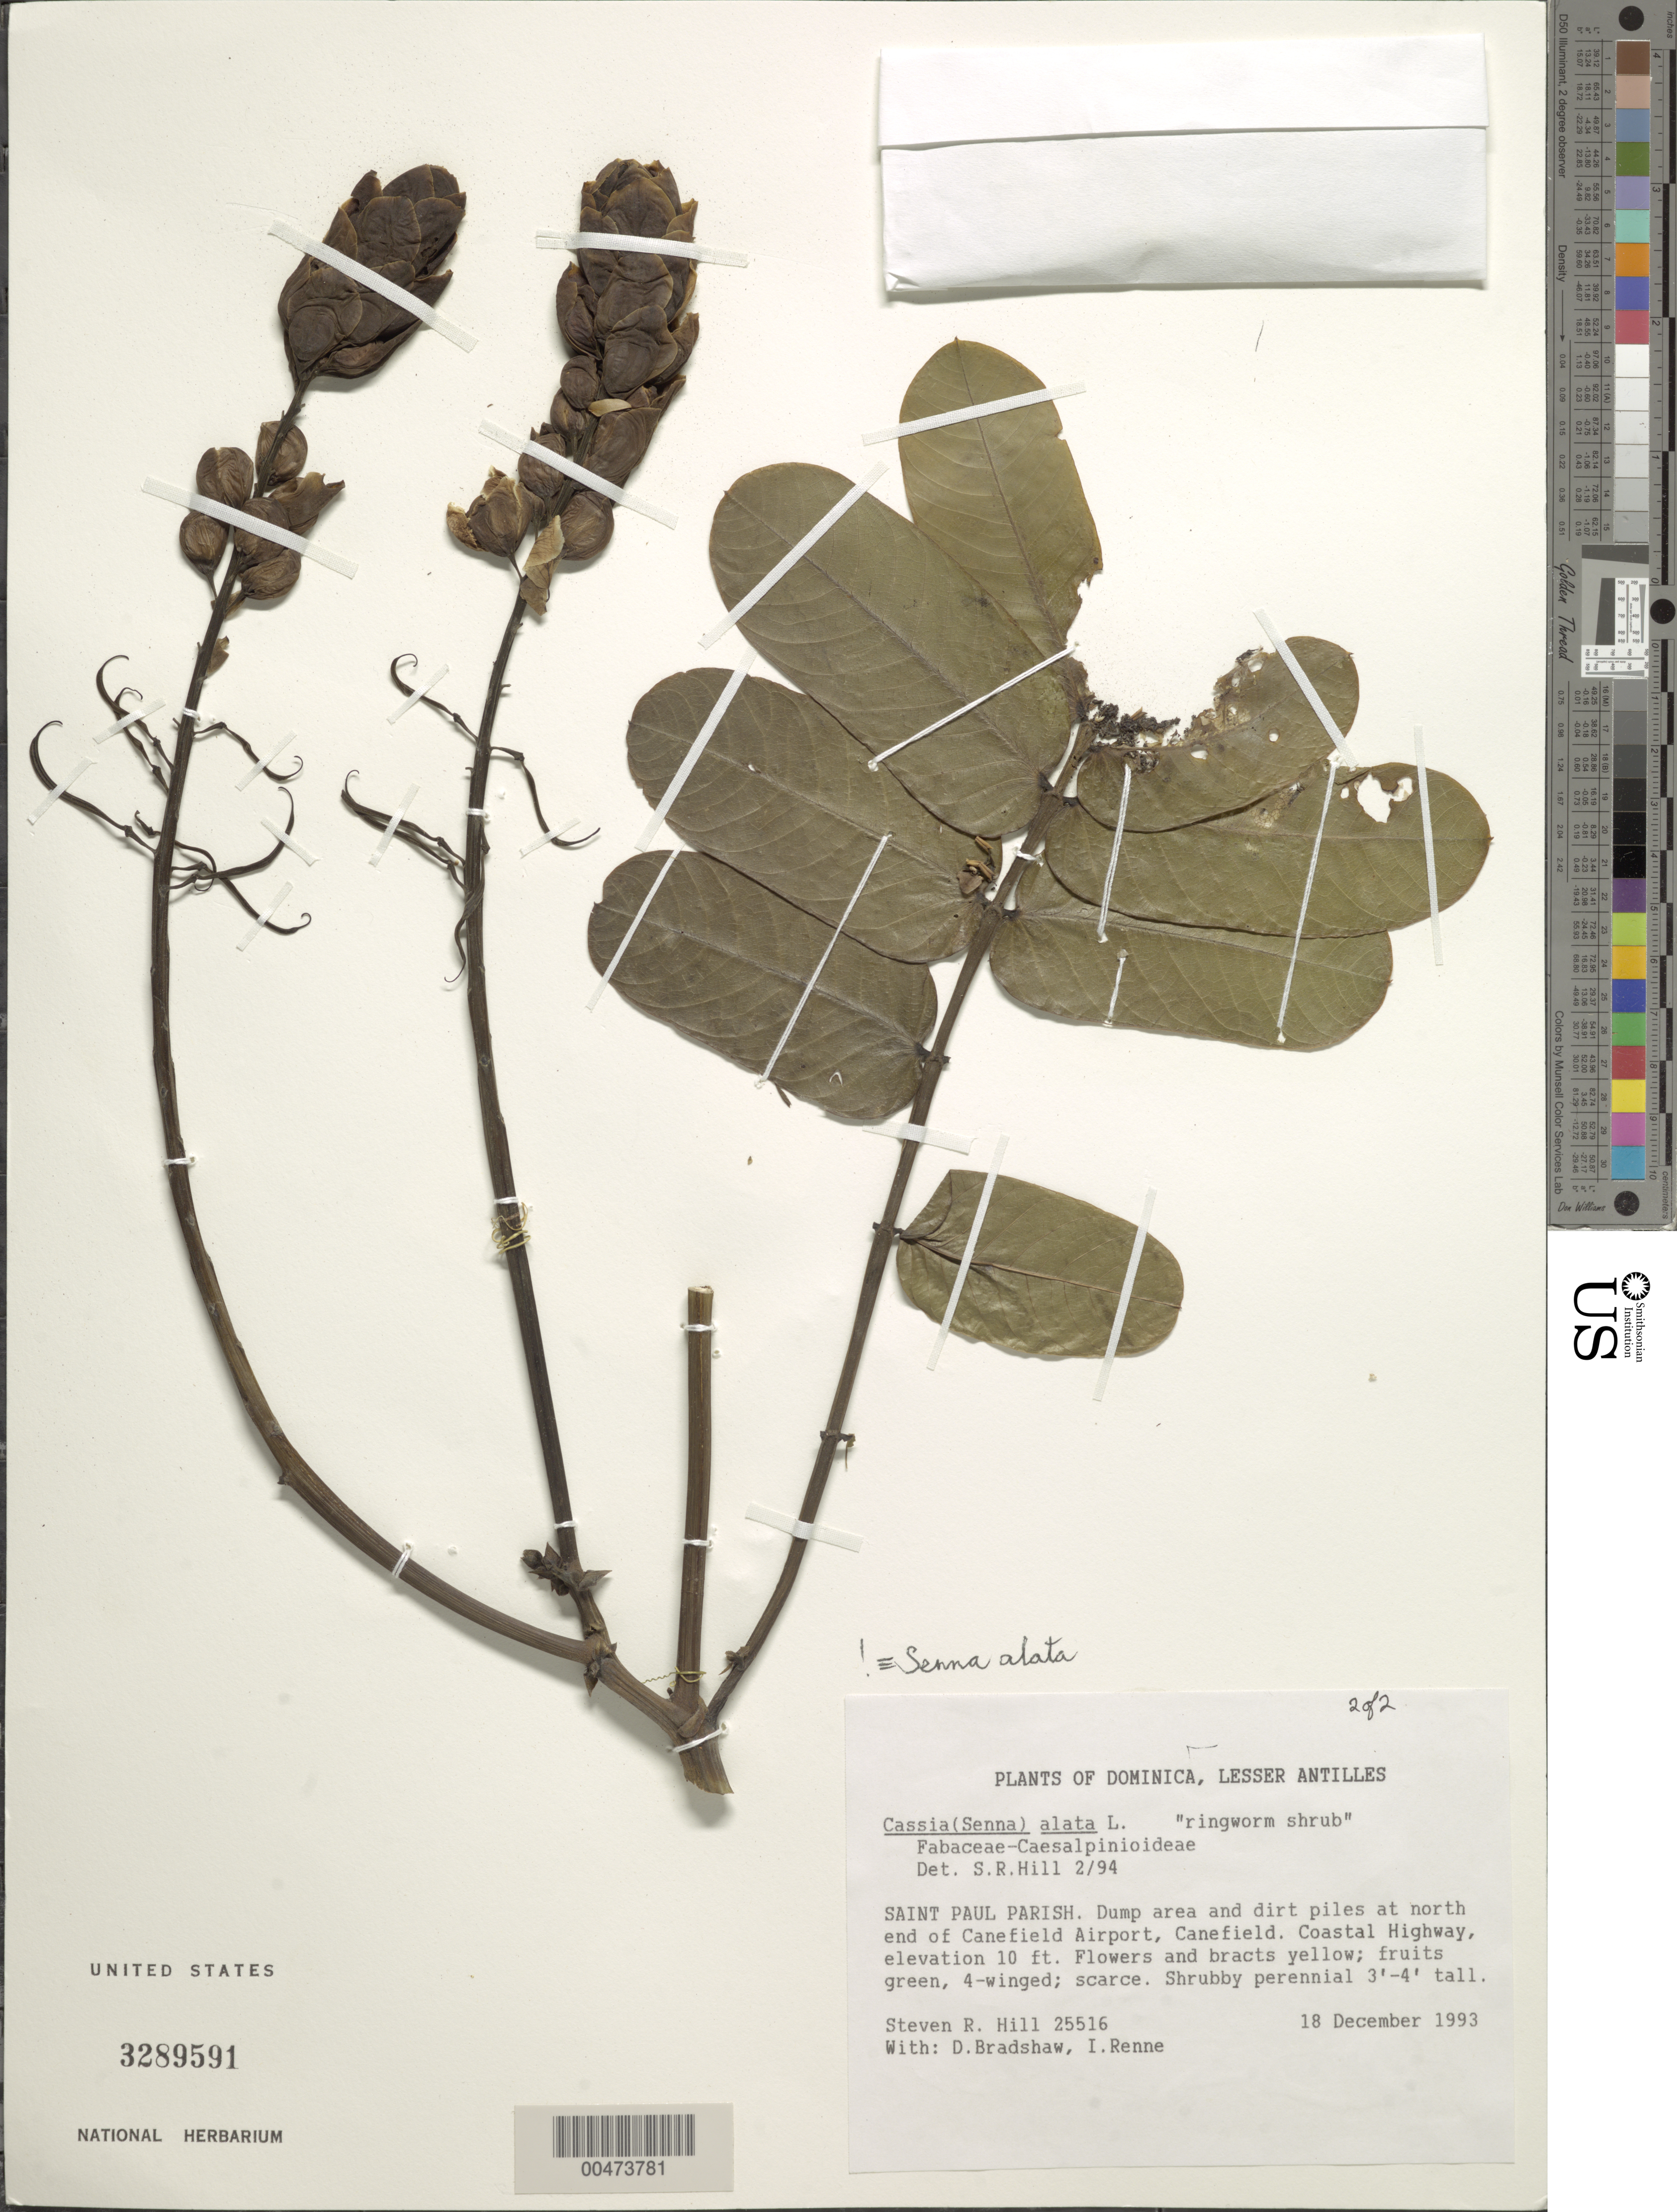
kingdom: Plantae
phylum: Tracheophyta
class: Magnoliopsida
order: Fabales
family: Fabaceae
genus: Senna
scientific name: Senna alata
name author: (L.) Roxb.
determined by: Hill, Steven R.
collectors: S. R. Hill, D. Bradshaw & I. Renne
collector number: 25516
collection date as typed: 18 Dec 1993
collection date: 1993-12-18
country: Dominica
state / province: St. Paul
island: Dominica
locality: Canefield airport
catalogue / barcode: US 3289591